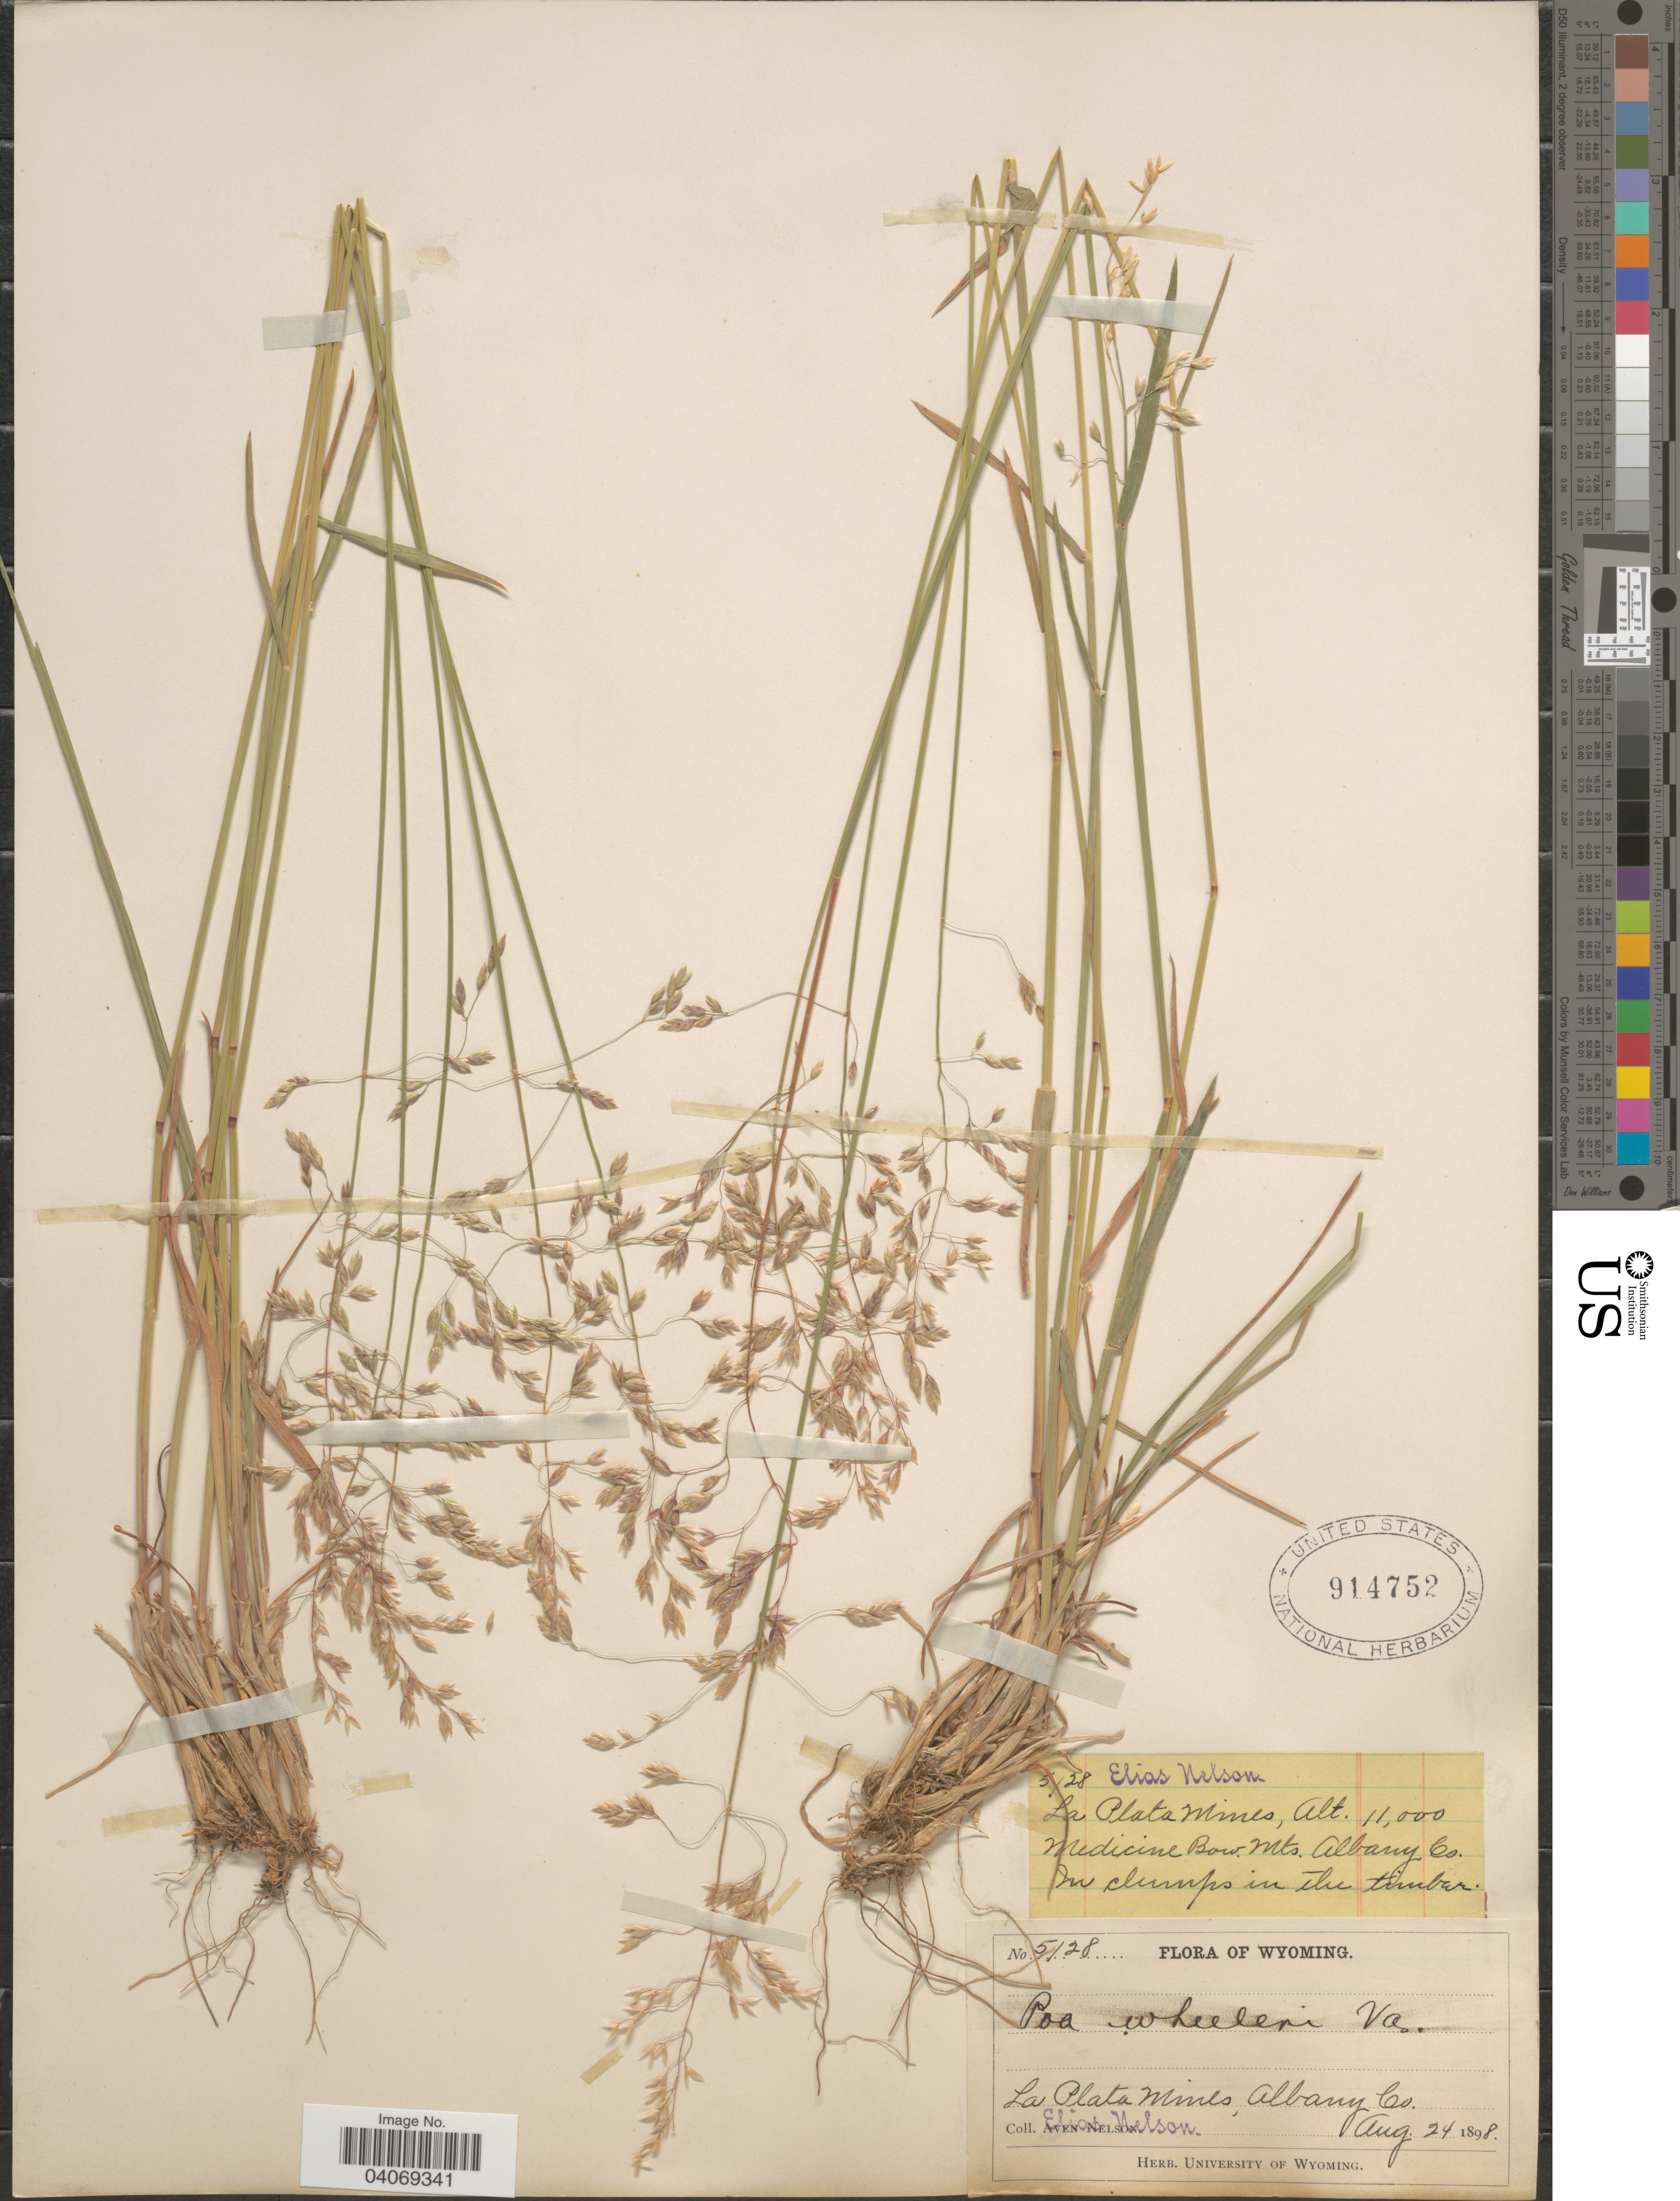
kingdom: Plantae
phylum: Tracheophyta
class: Liliopsida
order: Poales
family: Poaceae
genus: Poa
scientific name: Poa wheeleri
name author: Vasey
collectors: E. Nelson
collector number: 5128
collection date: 1898-08-24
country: United States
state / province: Wyoming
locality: La Plata Mines, Medicine Bow Mts. Albany Co. In clumps in the timber.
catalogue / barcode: US 914752